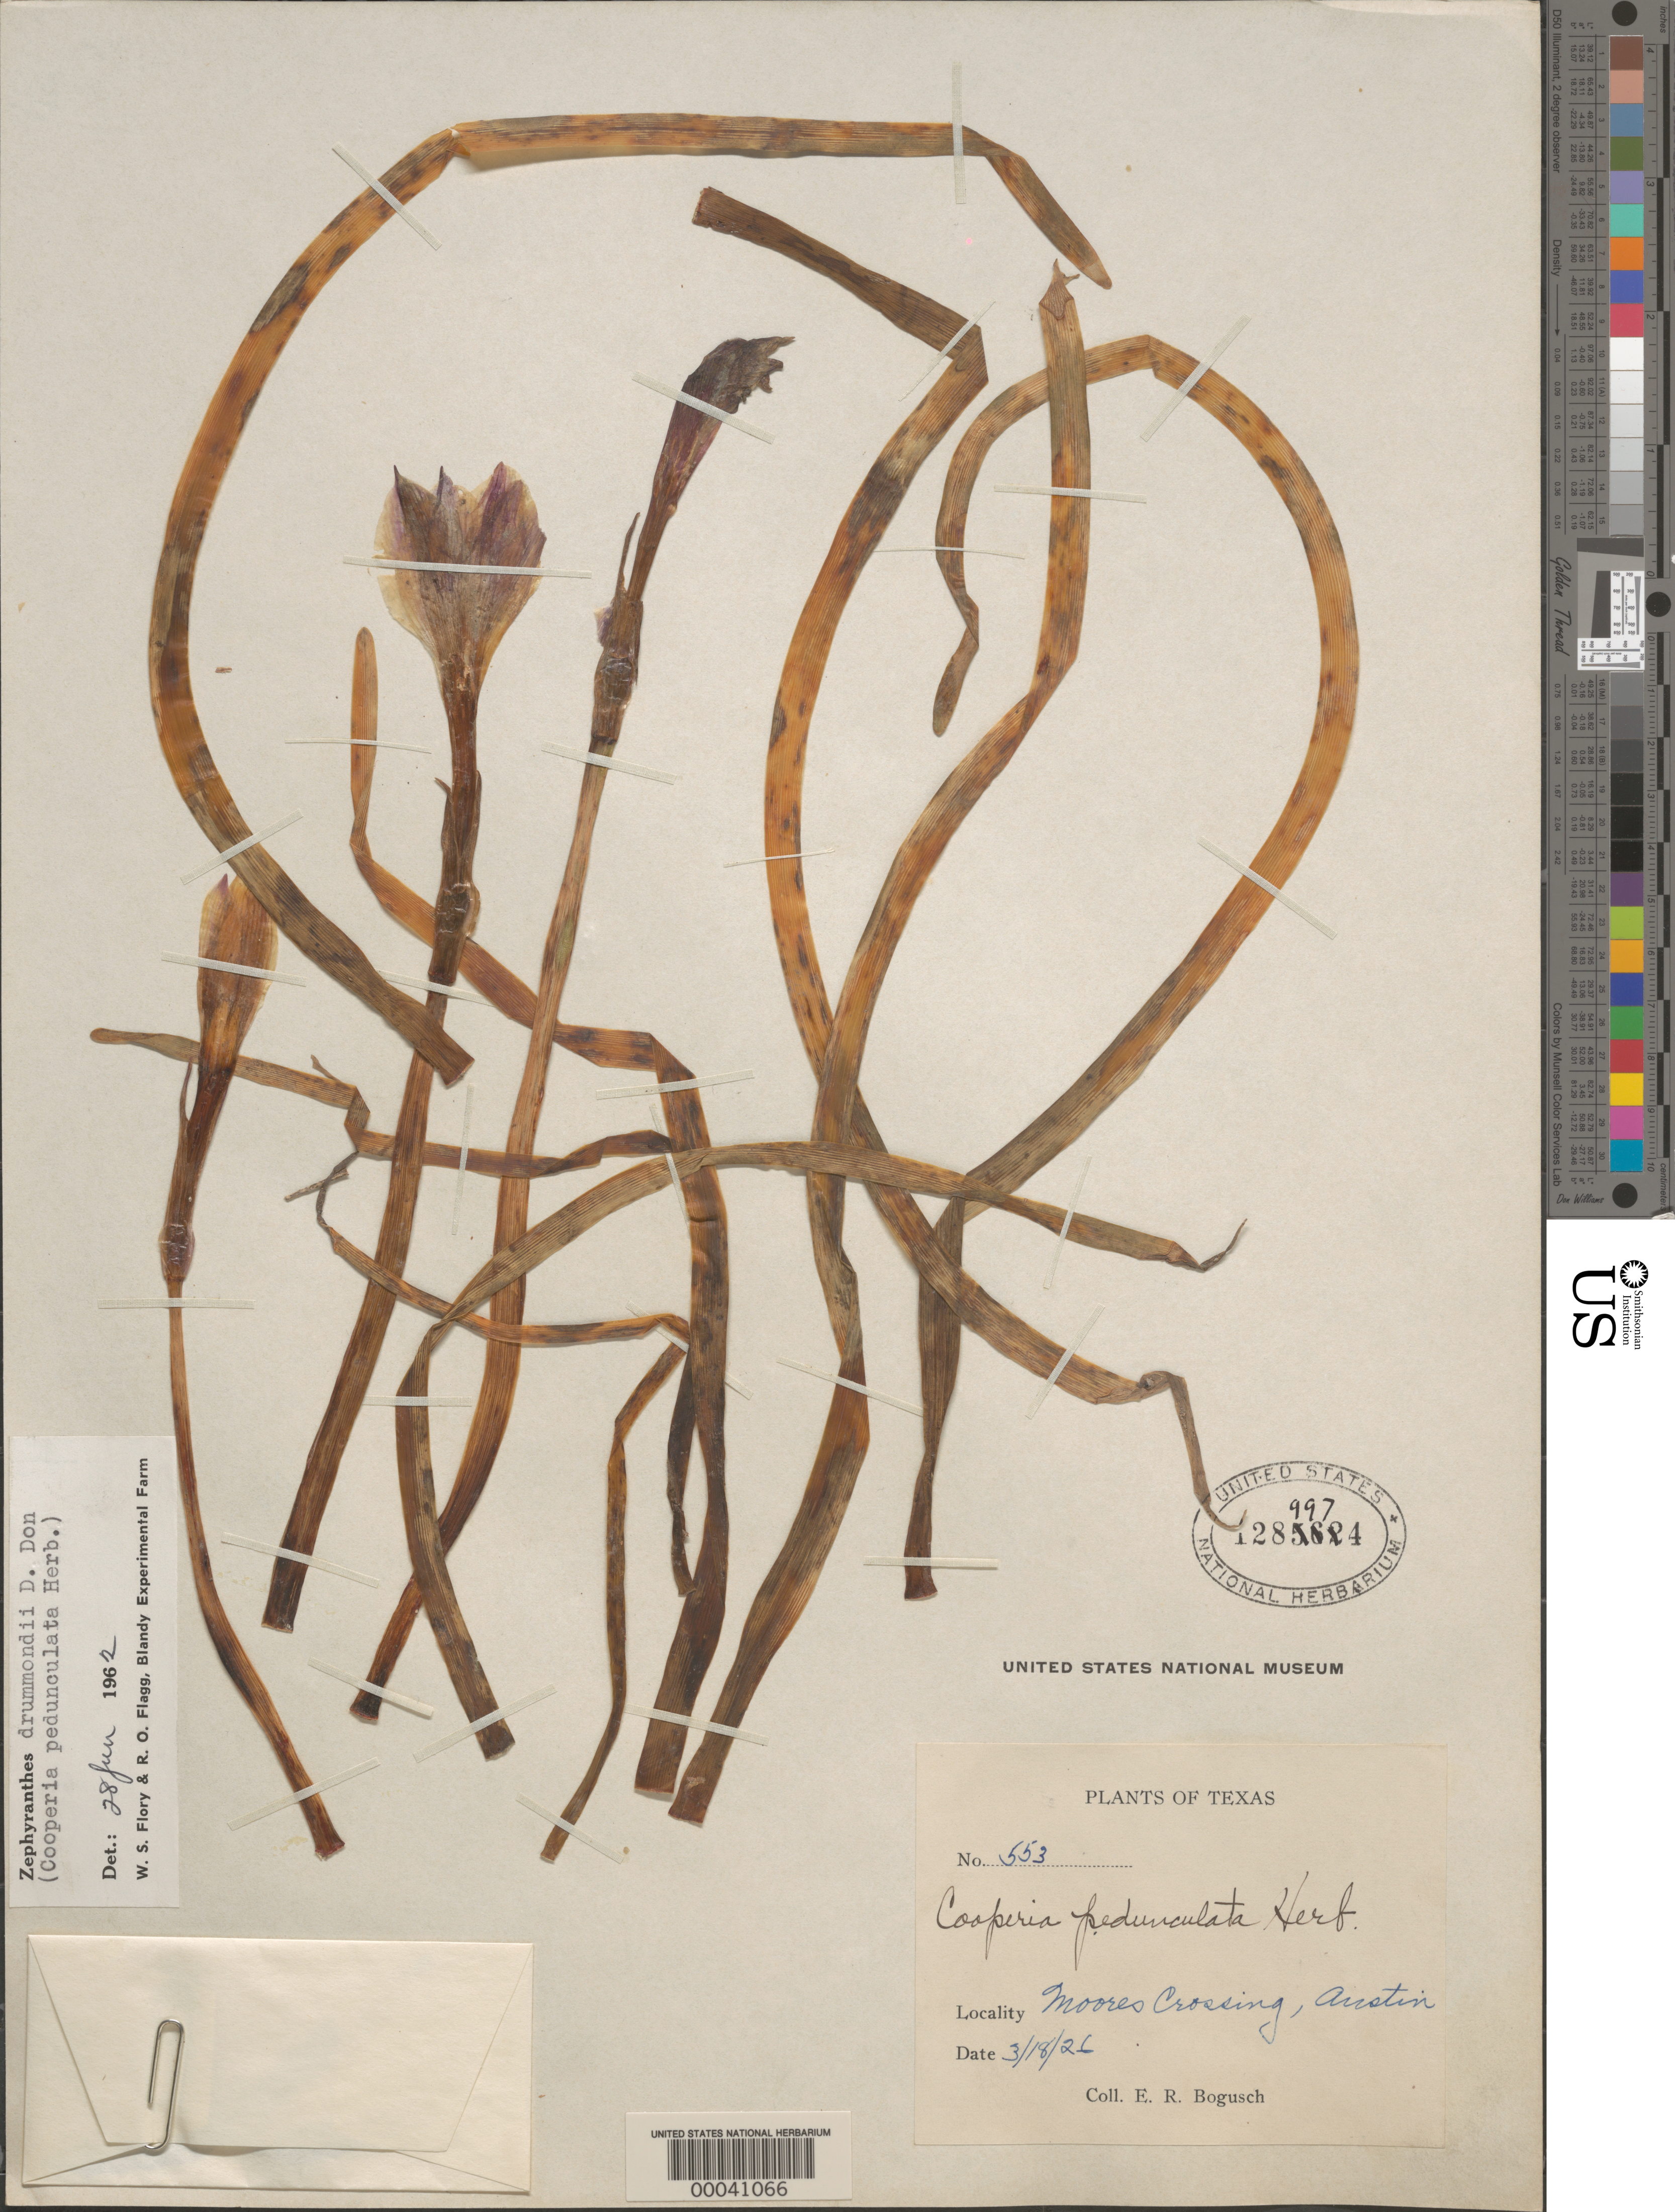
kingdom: Plantae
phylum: Tracheophyta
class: Liliopsida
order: Asparagales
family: Amaryllidaceae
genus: Zephyranthes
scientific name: Zephyranthes drummondii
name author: D. Don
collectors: E. Bogusch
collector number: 553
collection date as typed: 18 Mar 1926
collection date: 1926-03-18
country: United States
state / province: Texas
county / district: Travis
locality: Austin, moore's crossing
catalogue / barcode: US 1289974